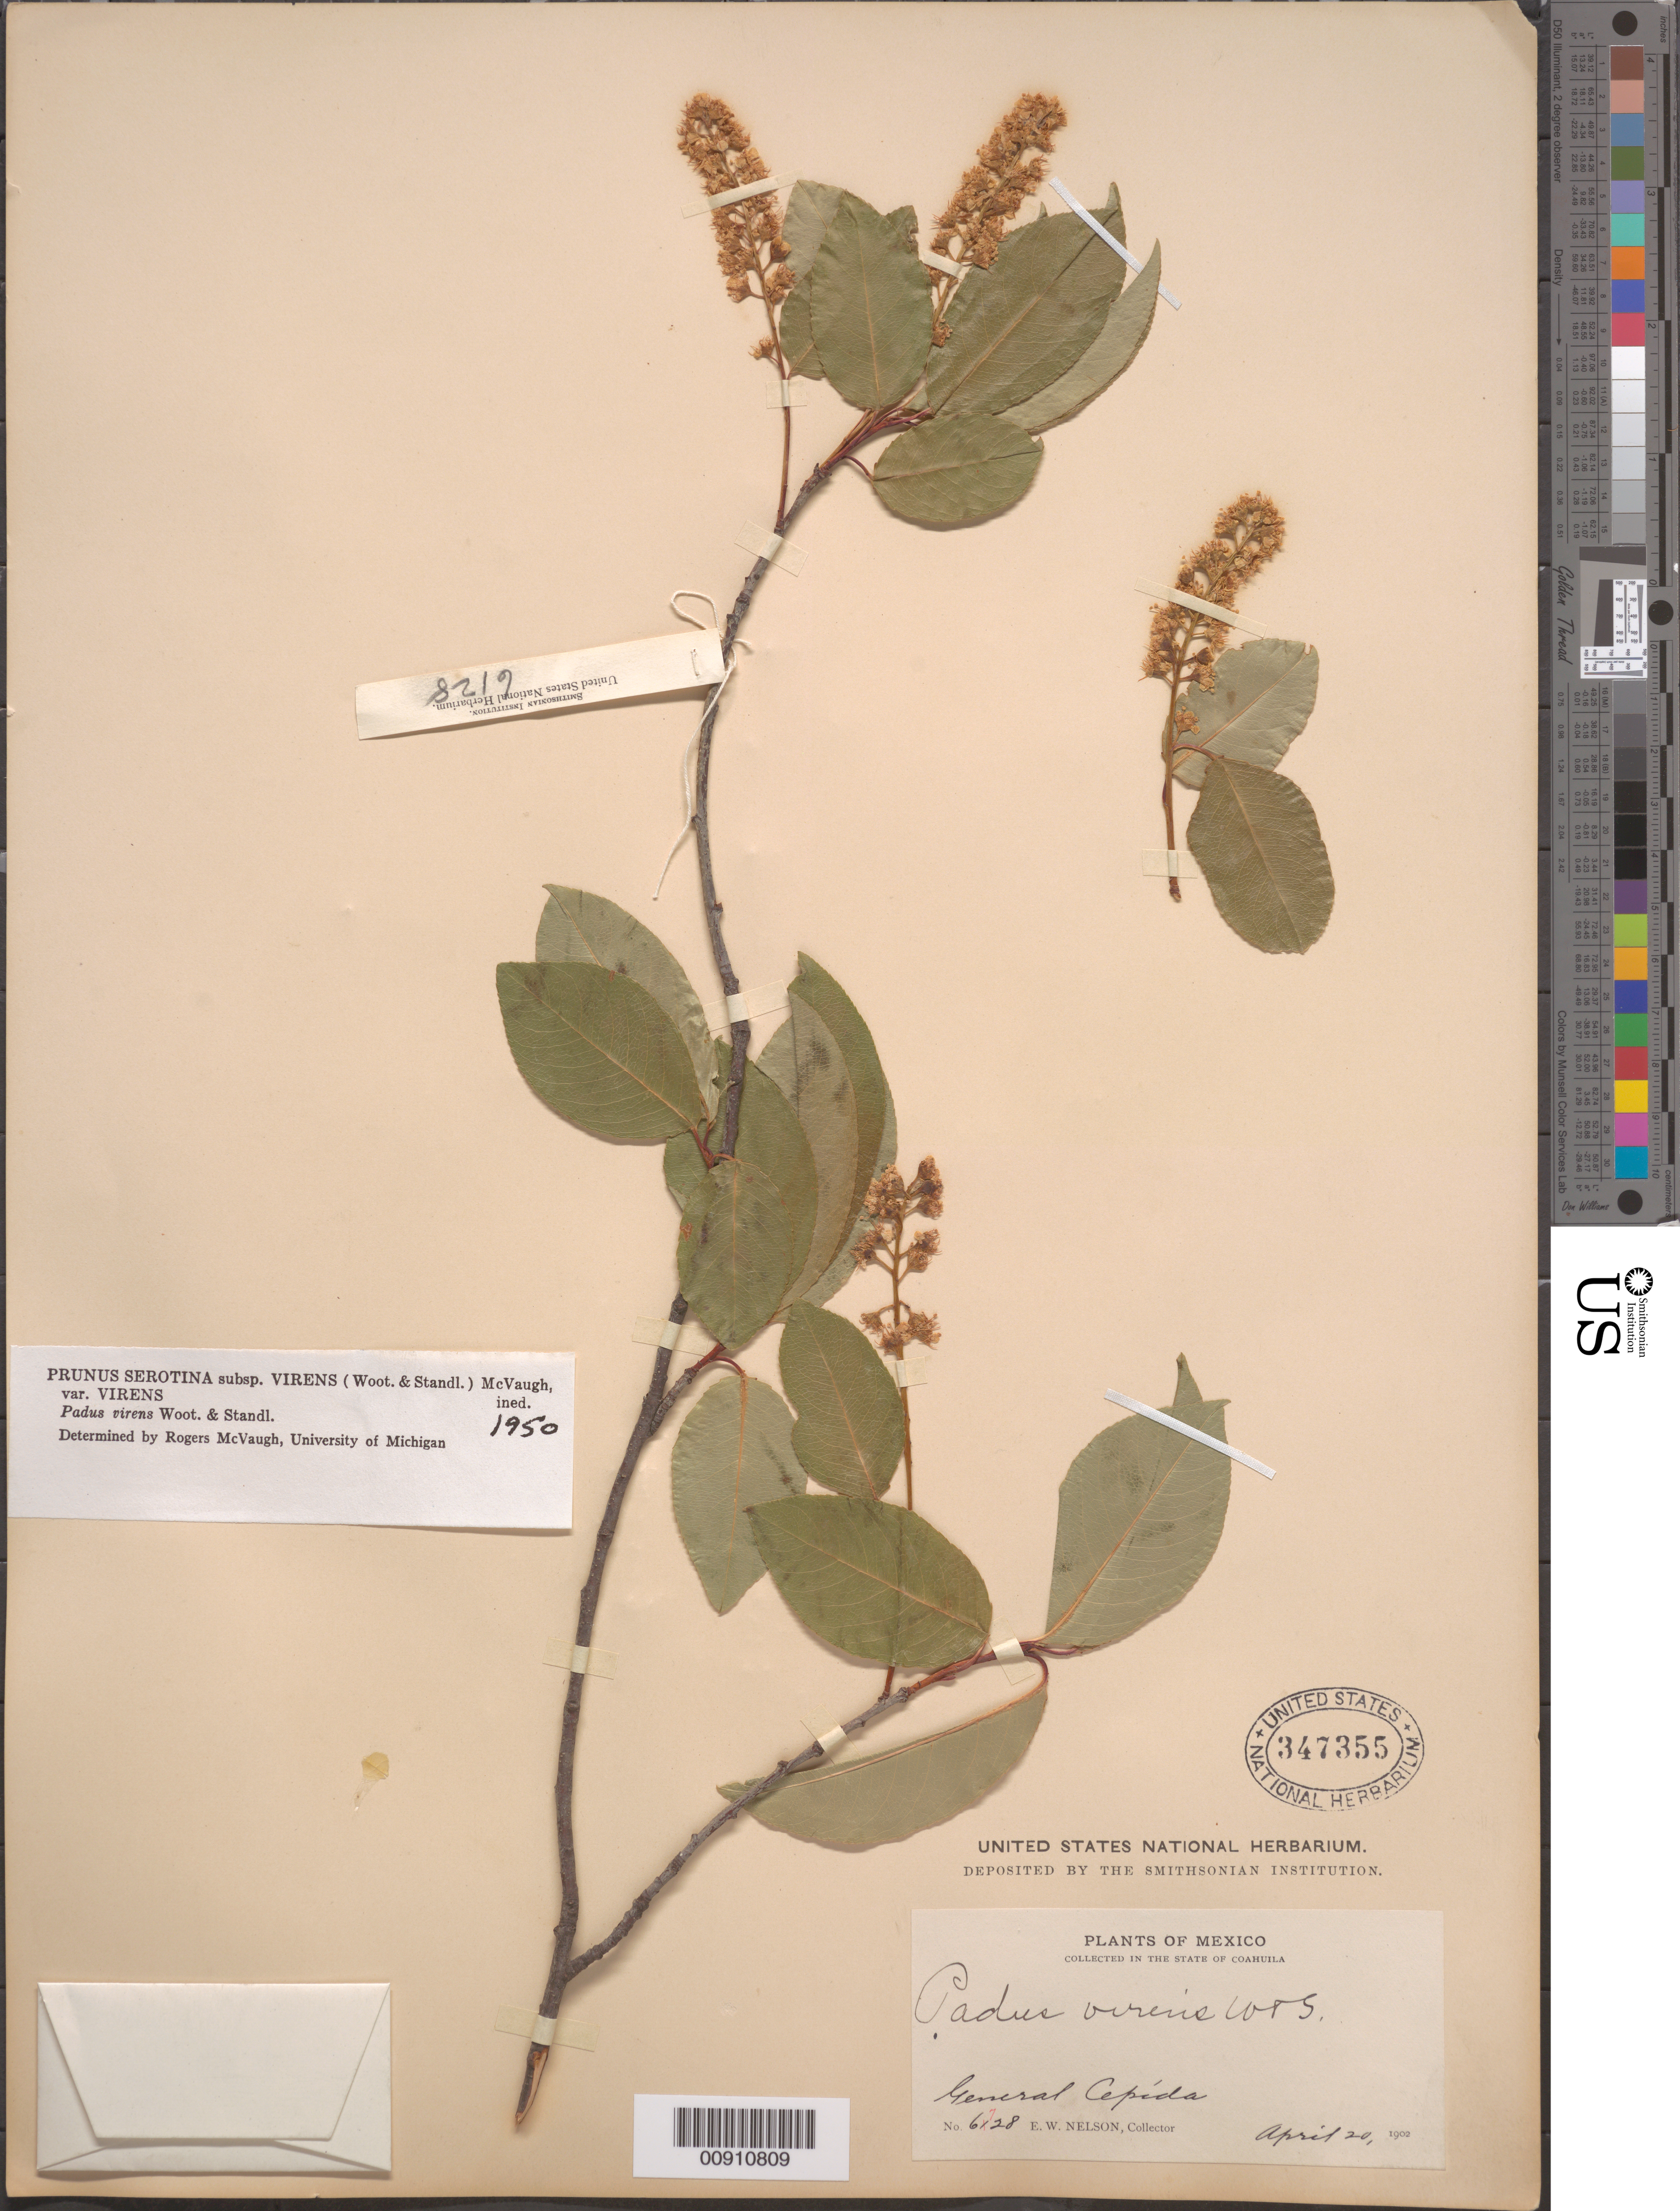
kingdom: Plantae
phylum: Tracheophyta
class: Magnoliopsida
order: Rosales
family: Rosaceae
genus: Prunus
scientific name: Prunus serotina var. rufula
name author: (Wooton & Standl.) McVaugh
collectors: E. W. Nelson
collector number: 6728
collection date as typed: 20 Apr 1902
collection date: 1902-04-20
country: Mexico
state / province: Coahuila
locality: General Cepéda, State of Coahuila.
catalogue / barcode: US 347355